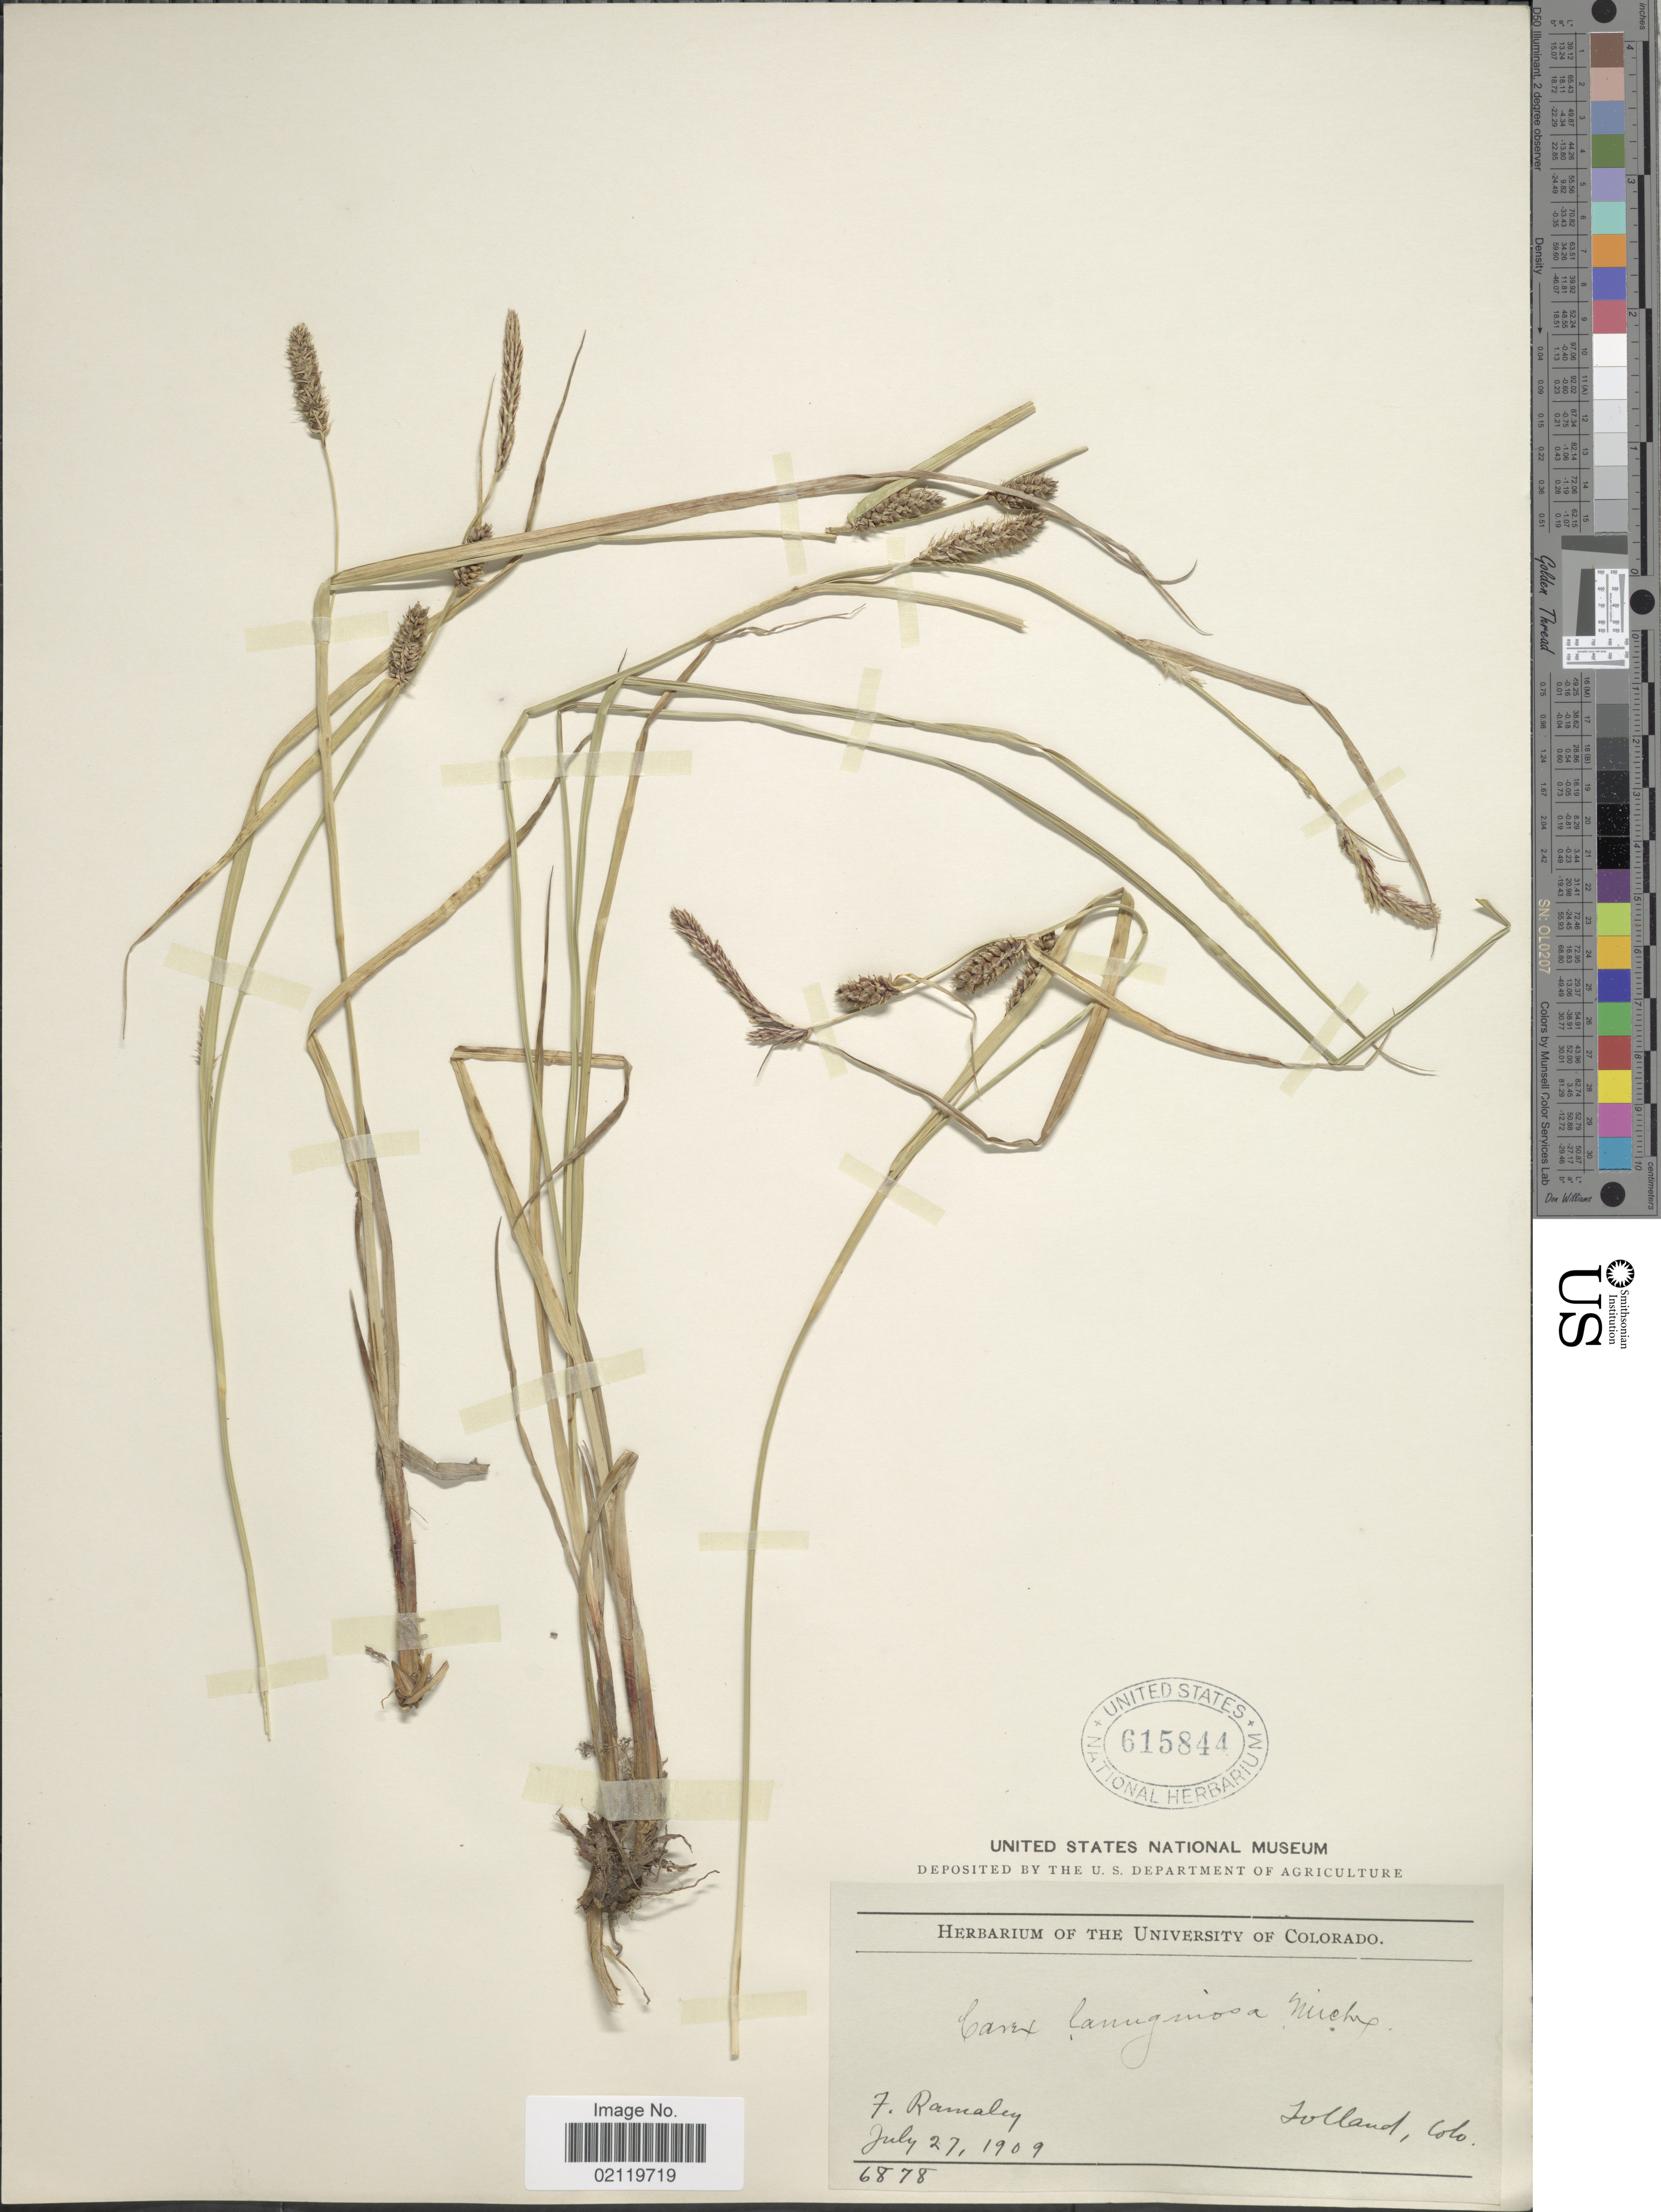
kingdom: Plantae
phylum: Tracheophyta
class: Liliopsida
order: Poales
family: Cyperaceae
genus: Carex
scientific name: Carex pellita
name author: Muhl. ex Willd.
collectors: F. Ramaley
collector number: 6878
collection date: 1909-07-27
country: United States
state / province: Colorado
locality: Holland, Colo.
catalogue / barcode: US 615844